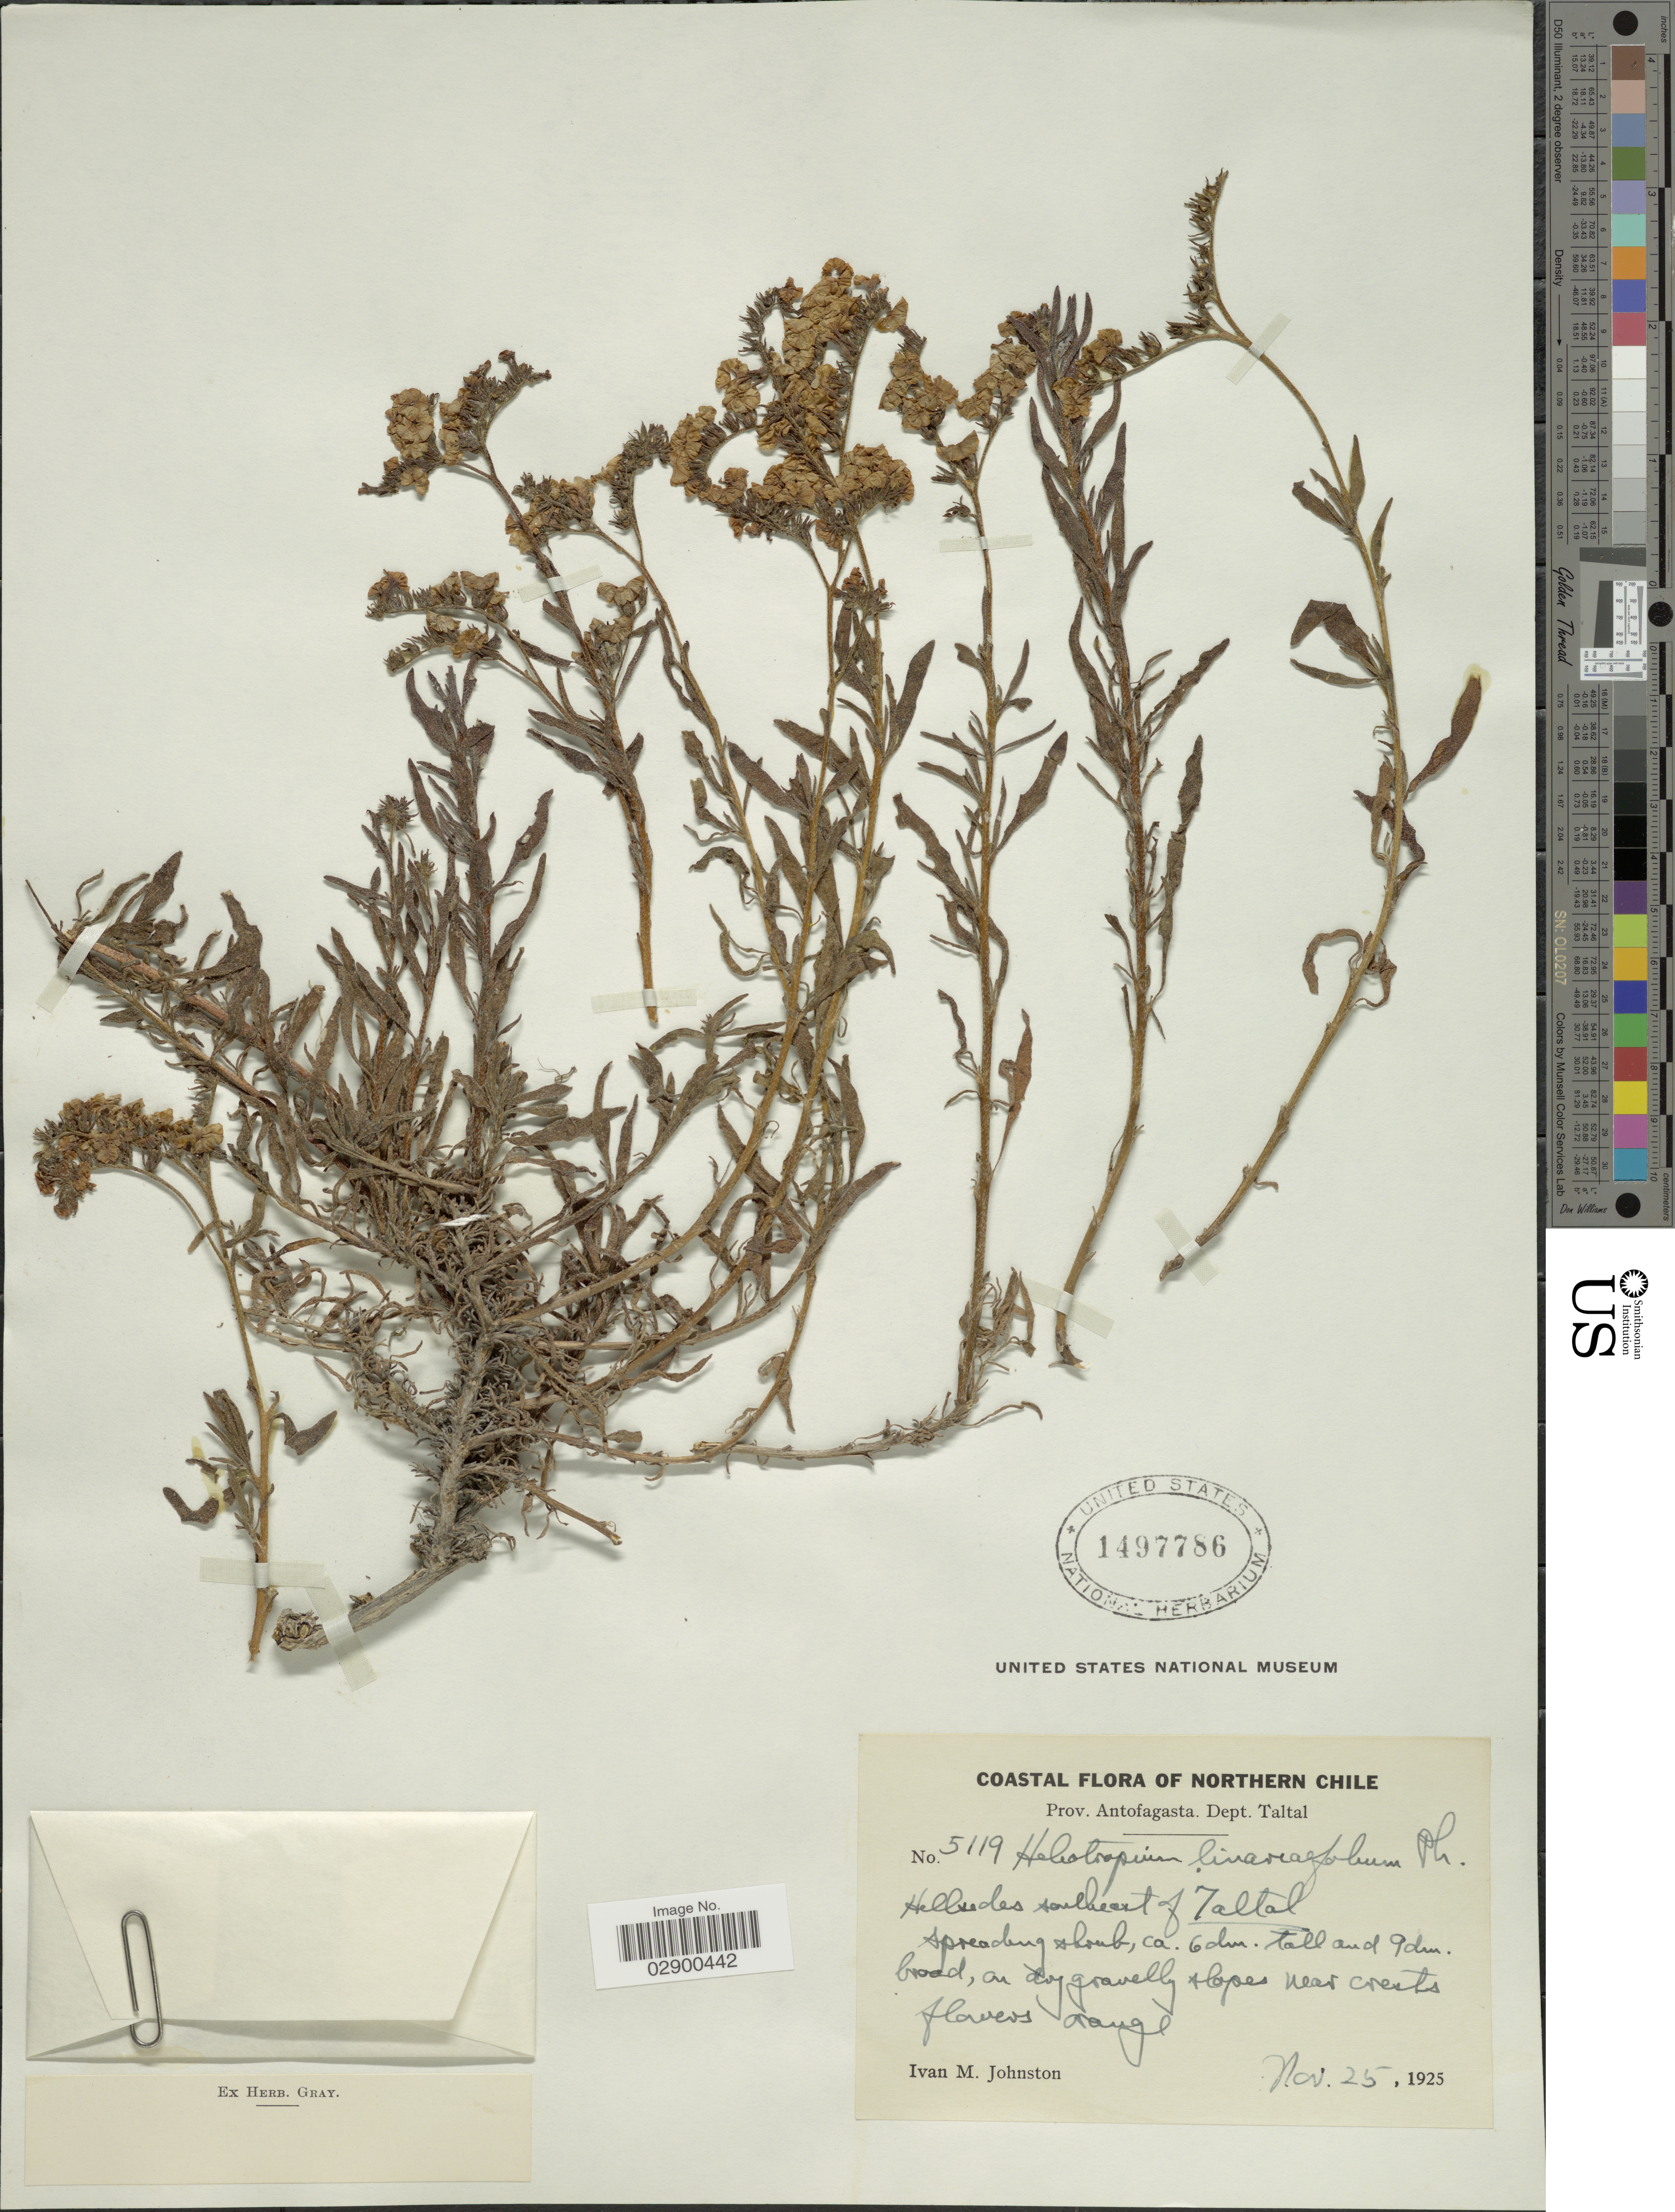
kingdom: Plantae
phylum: Tracheophyta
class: Magnoliopsida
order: Boraginales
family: Heliotropiaceae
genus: Heliotropium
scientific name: Heliotropium linearifolium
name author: Phil.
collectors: I.M. Johnston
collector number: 5119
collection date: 1925-11-25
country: Chile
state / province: Antofagasta (II)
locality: Prov. Antofagasta, Dept. Taltal.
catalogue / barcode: US 1497786